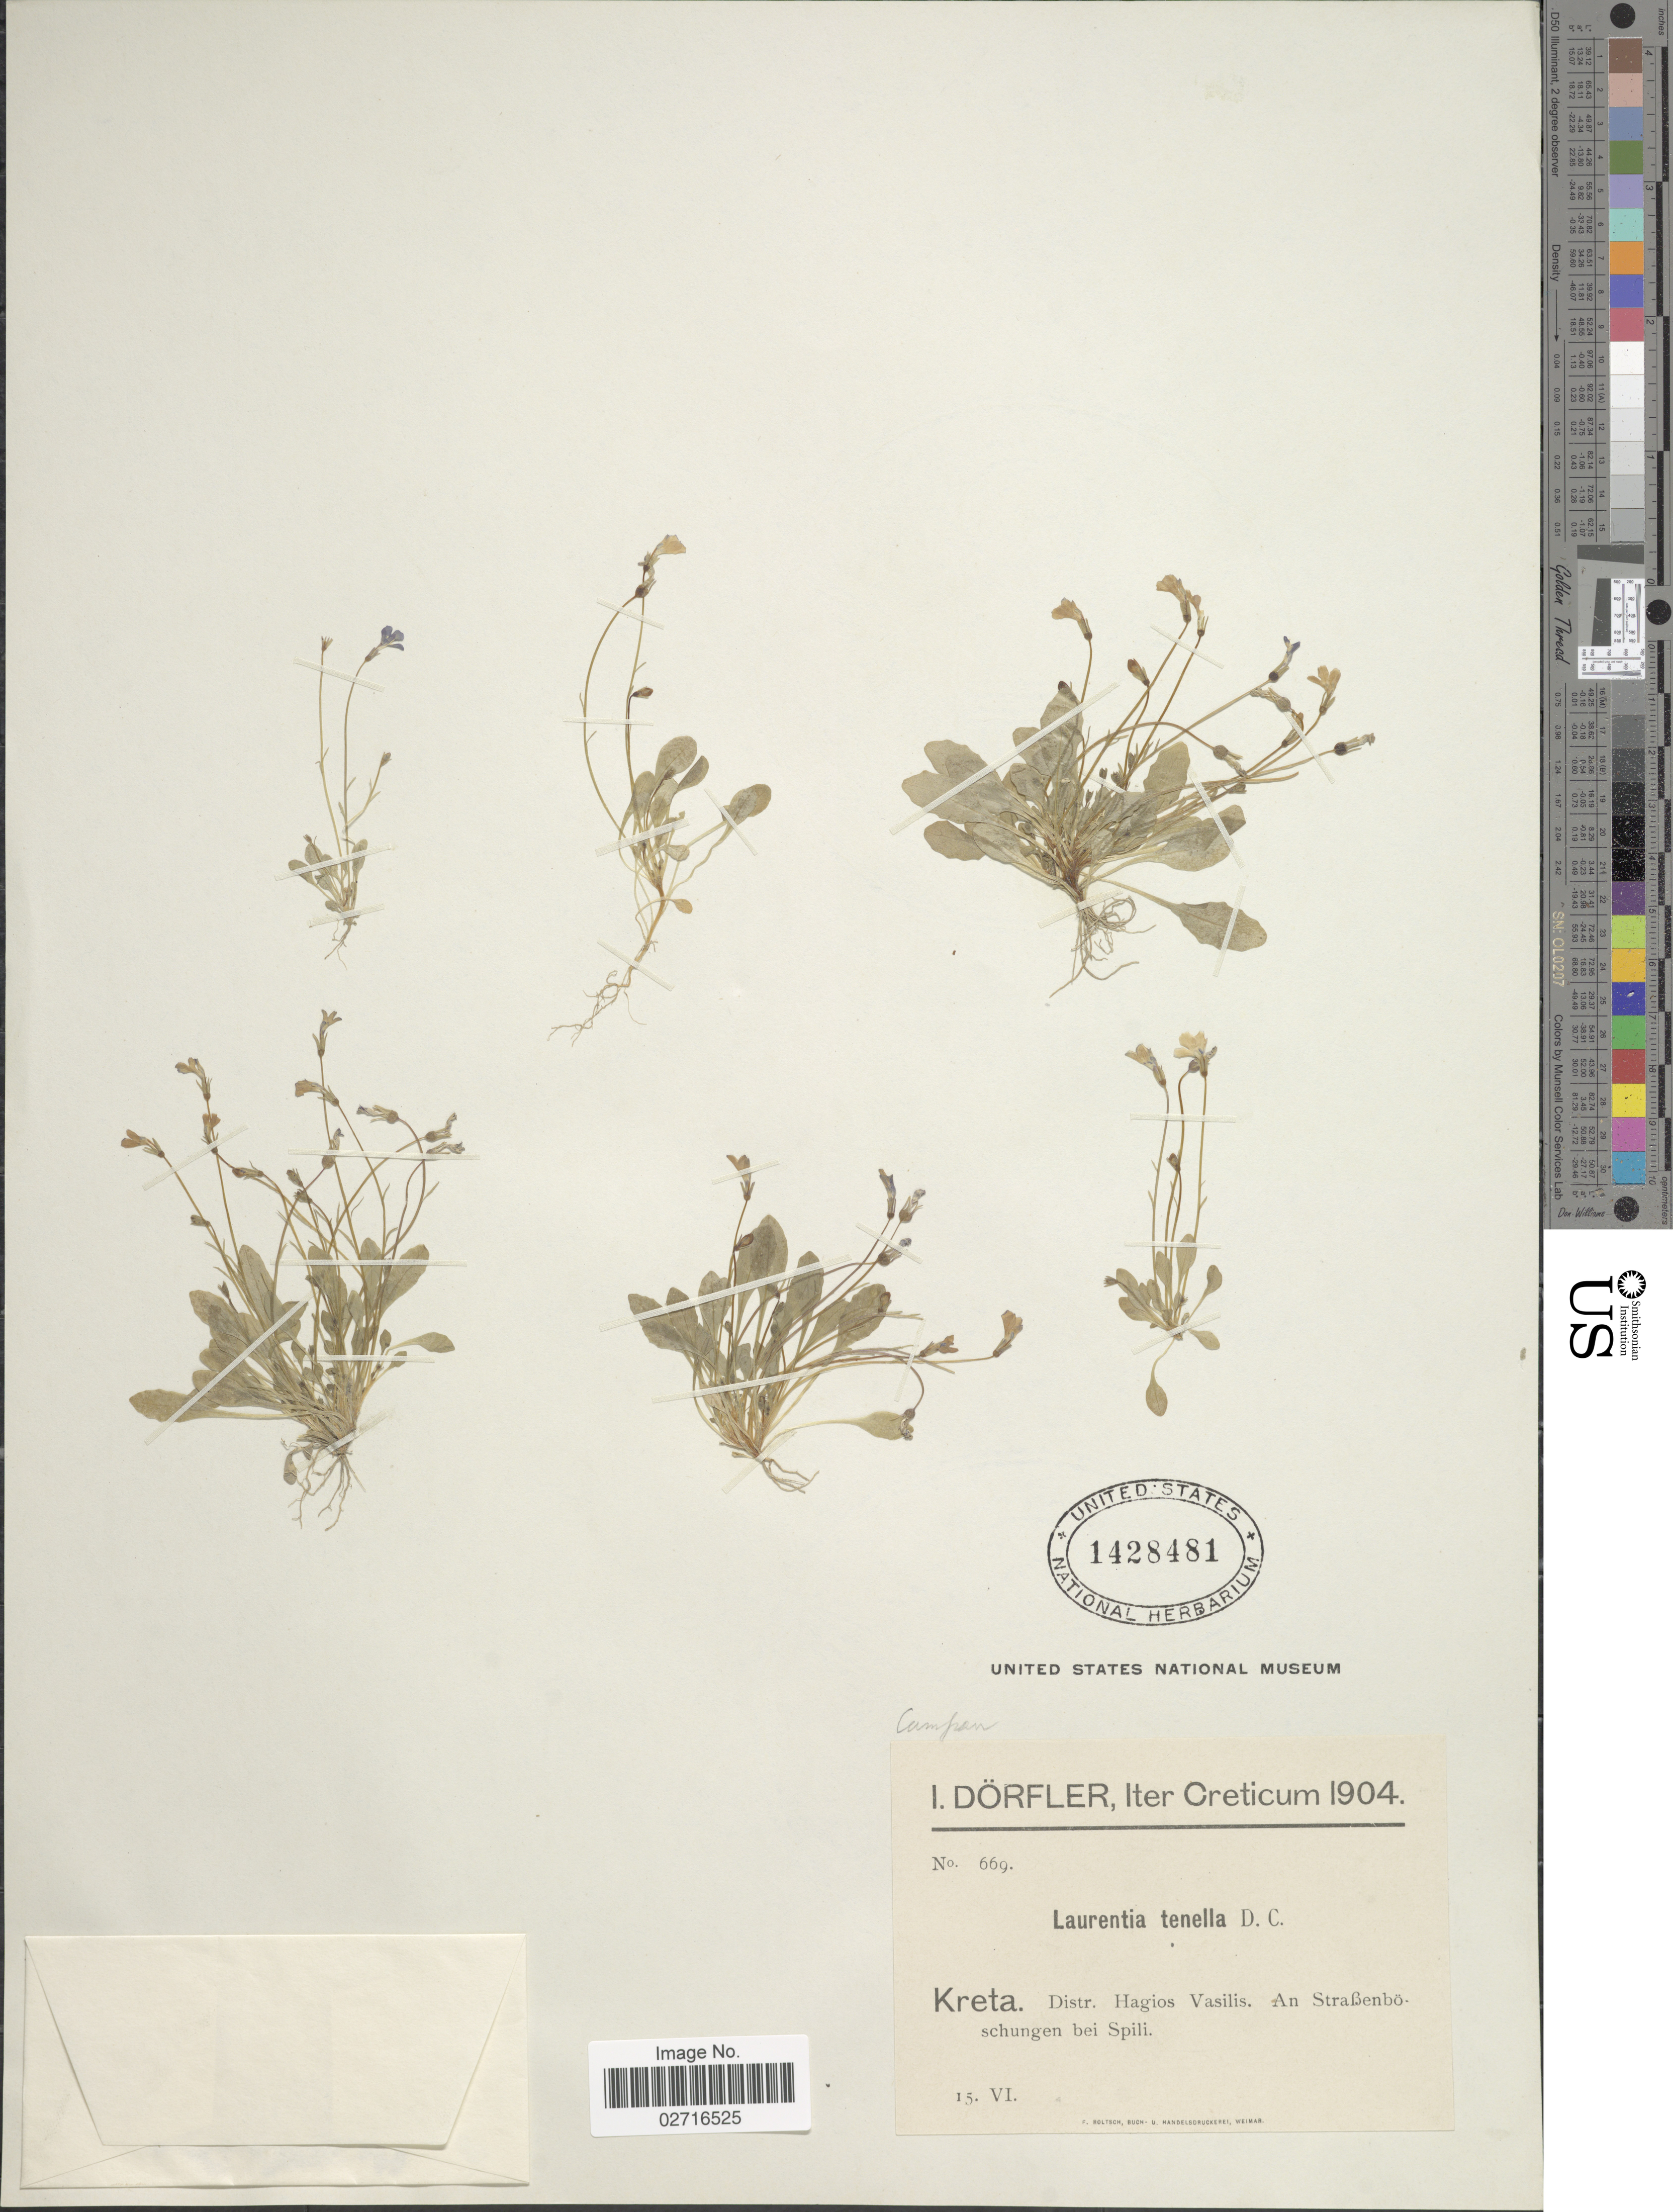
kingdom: Plantae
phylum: Tracheophyta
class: Magnoliopsida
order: Asterales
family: Campanulaceae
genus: Laurentia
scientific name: Laurentia tenella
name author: A. DC.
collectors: I. Dörfler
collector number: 669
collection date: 1904-06-15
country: Greece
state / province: Crete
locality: Iter Creticum, Kreta, Distr. Hagios Vasilis, An Straßenboschungen bei Spili.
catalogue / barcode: US 1428481